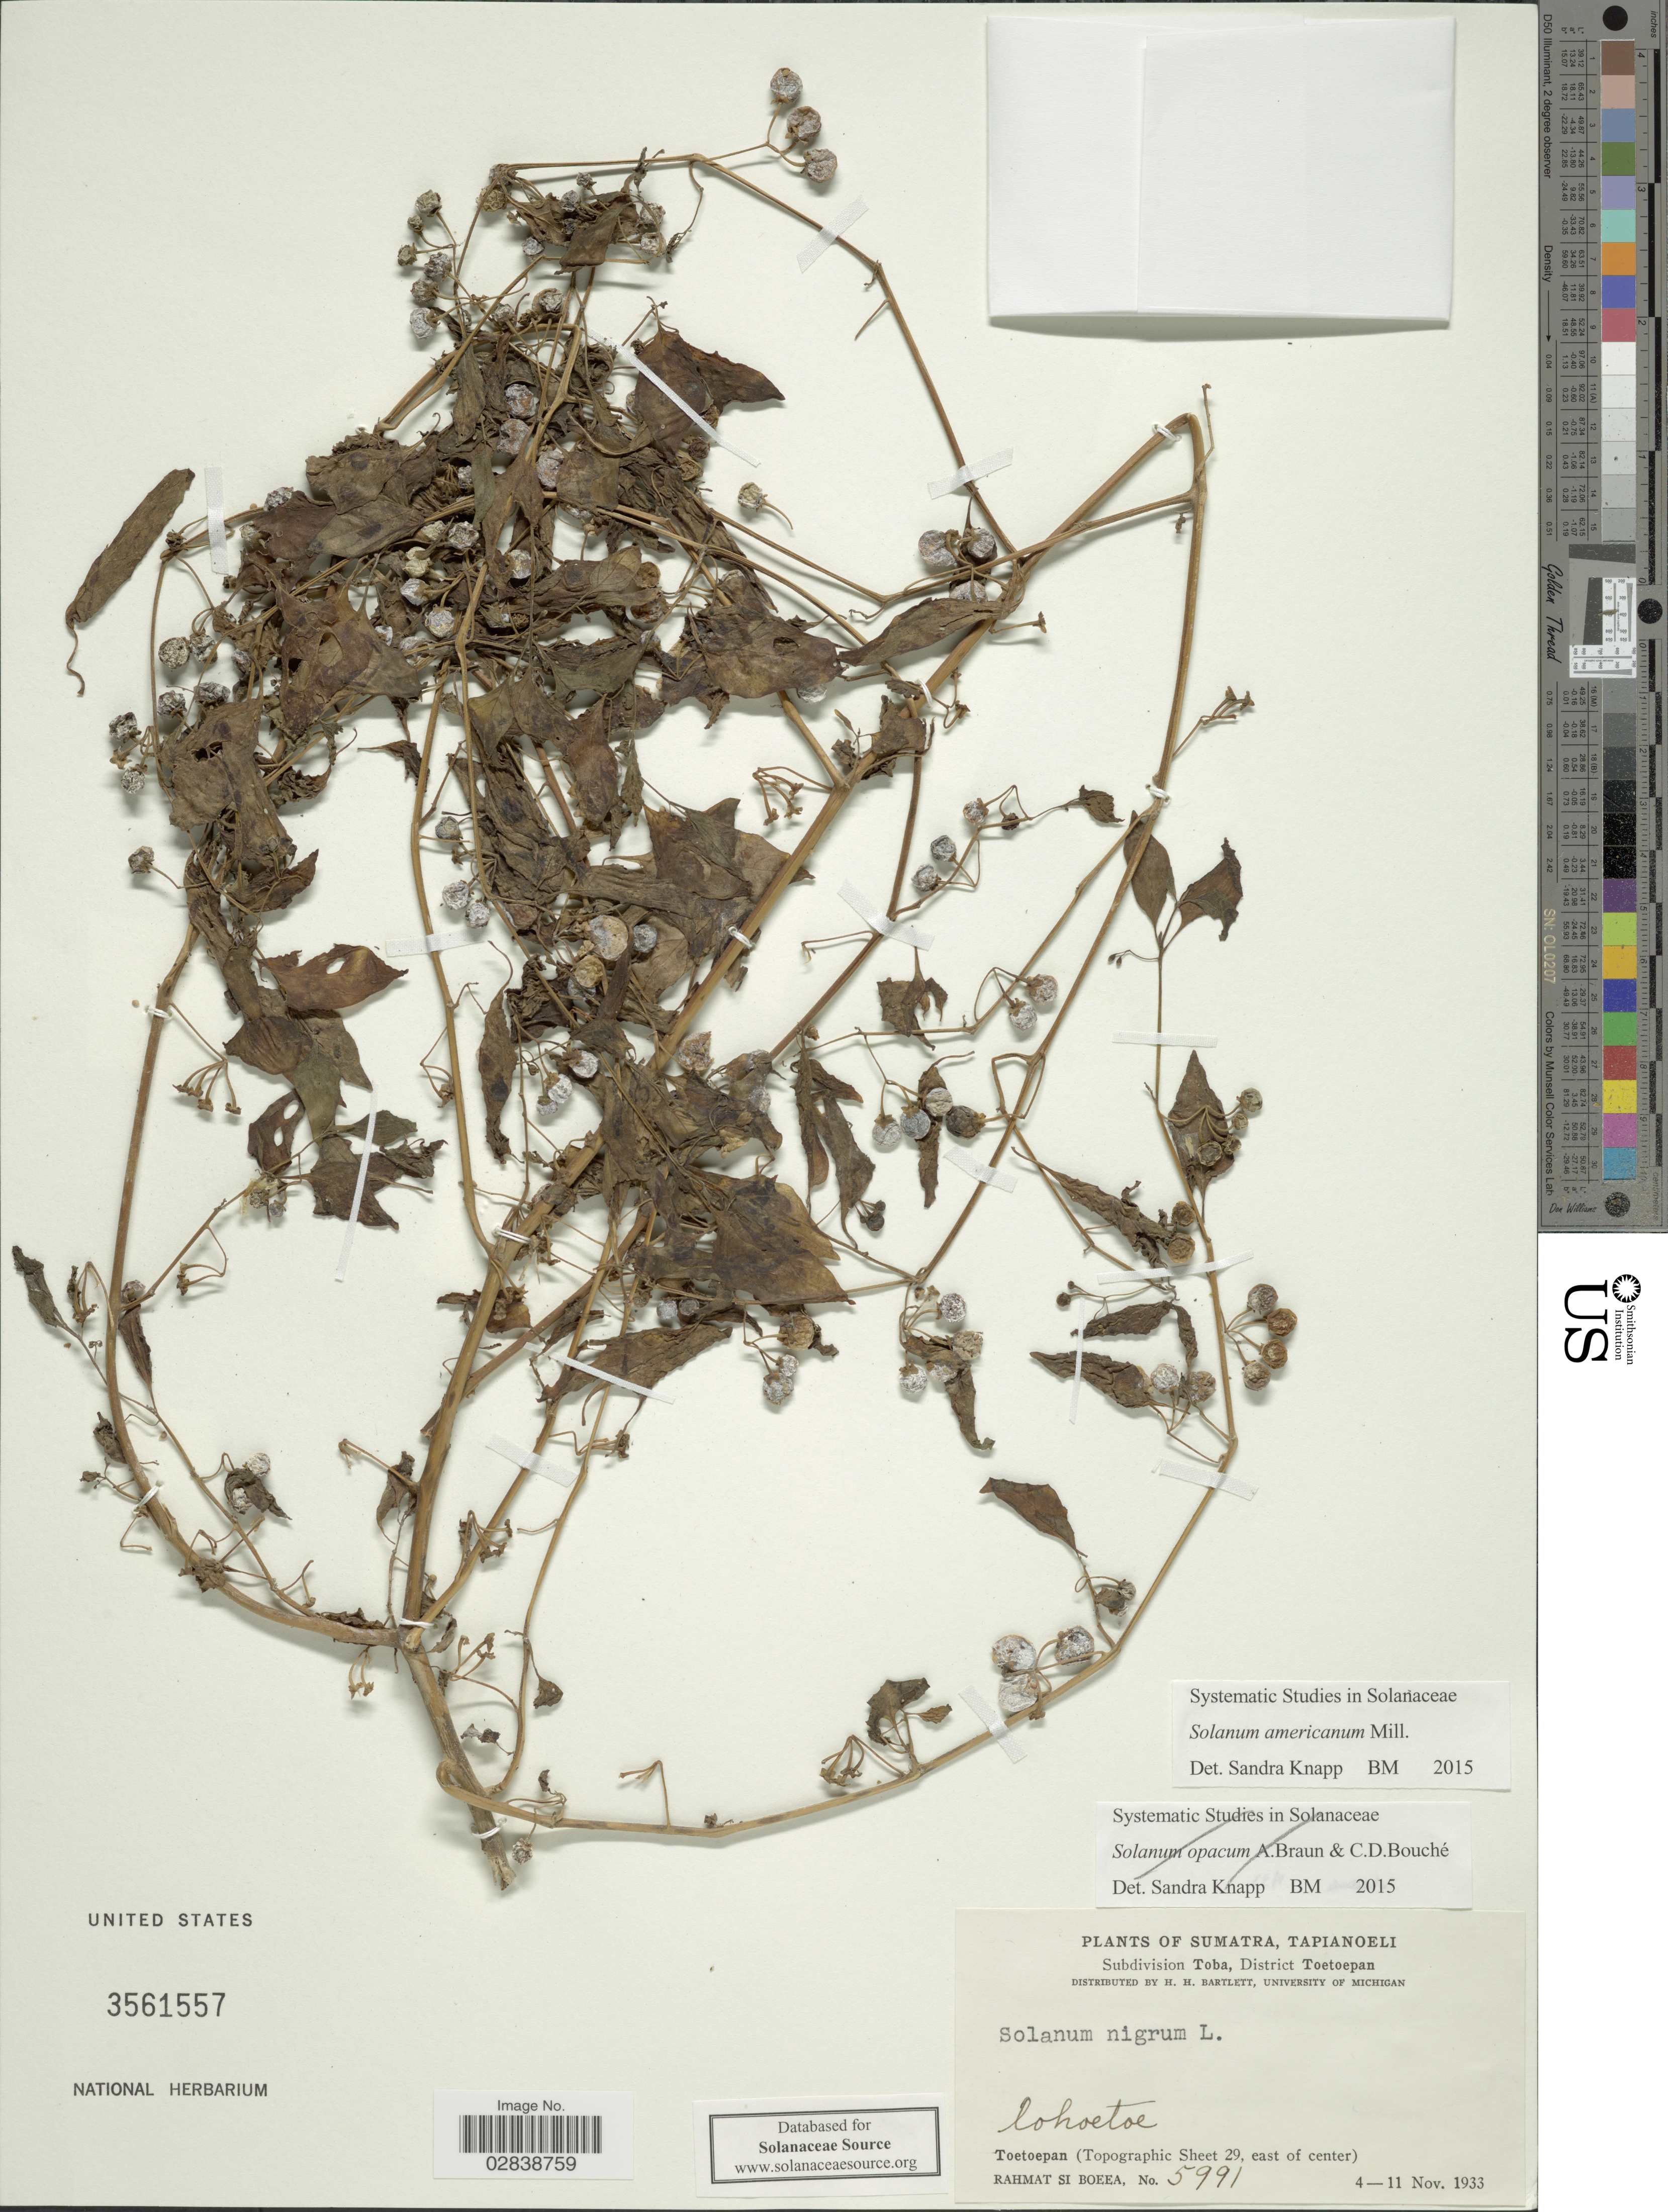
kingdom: Plantae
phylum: Tracheophyta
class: Magnoliopsida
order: Solanales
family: Solanaceae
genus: Solanum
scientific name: Solanum americanum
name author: Mill.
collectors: Rahmat Si Boeea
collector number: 5991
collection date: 1933-11-04/1933-11-11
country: Indonesia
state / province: Sumatra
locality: Tapianoeli. Subdivision Toba, District Toetoepan, Toetoepan (Topographic Sheet 29, east of center)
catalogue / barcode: US 3561557